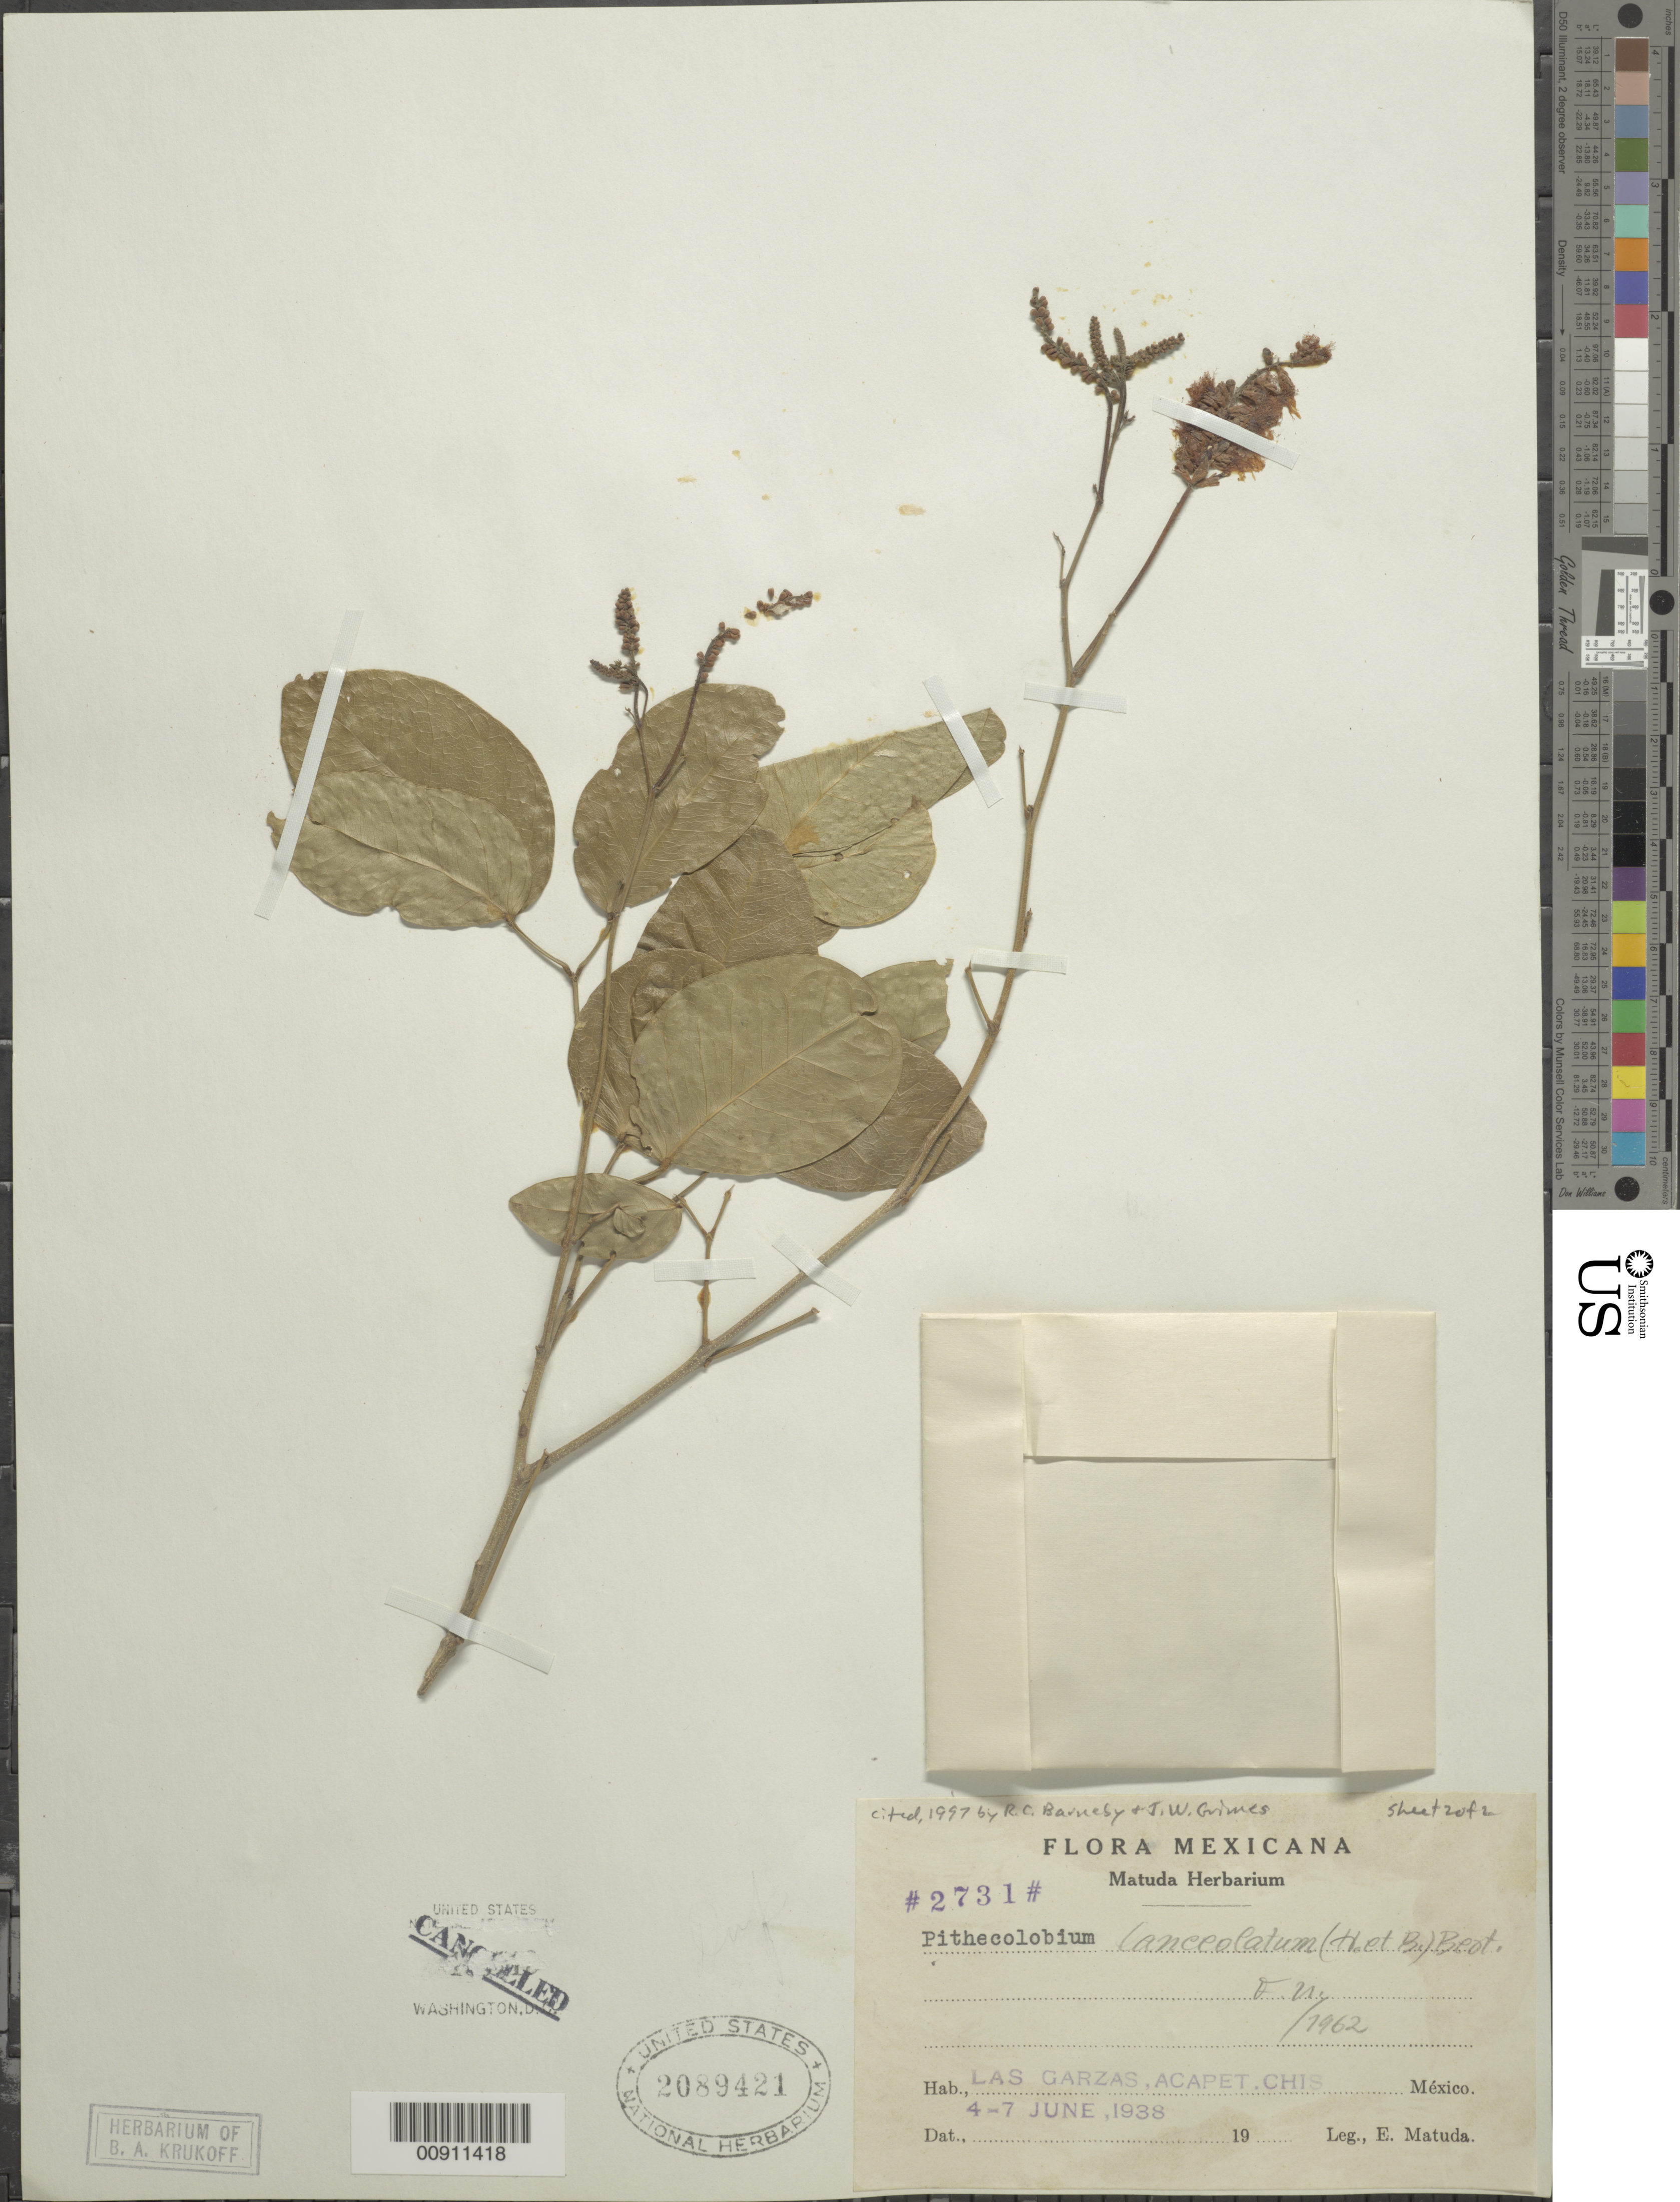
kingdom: Plantae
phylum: Tracheophyta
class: Magnoliopsida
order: Fabales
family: Fabaceae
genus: Pithecellobium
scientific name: Pithecellobium lanceolatum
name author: (Humb. & Bonpl. ex Willd.) Benth.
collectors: E. Matuda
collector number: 2731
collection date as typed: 04 Jun 1938 to 07 Jun 1938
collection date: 1938-06-04/1938-06-07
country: Mexico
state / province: Chiapas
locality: Las Garzas, Acapet, Chiapas.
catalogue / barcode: US 2089421